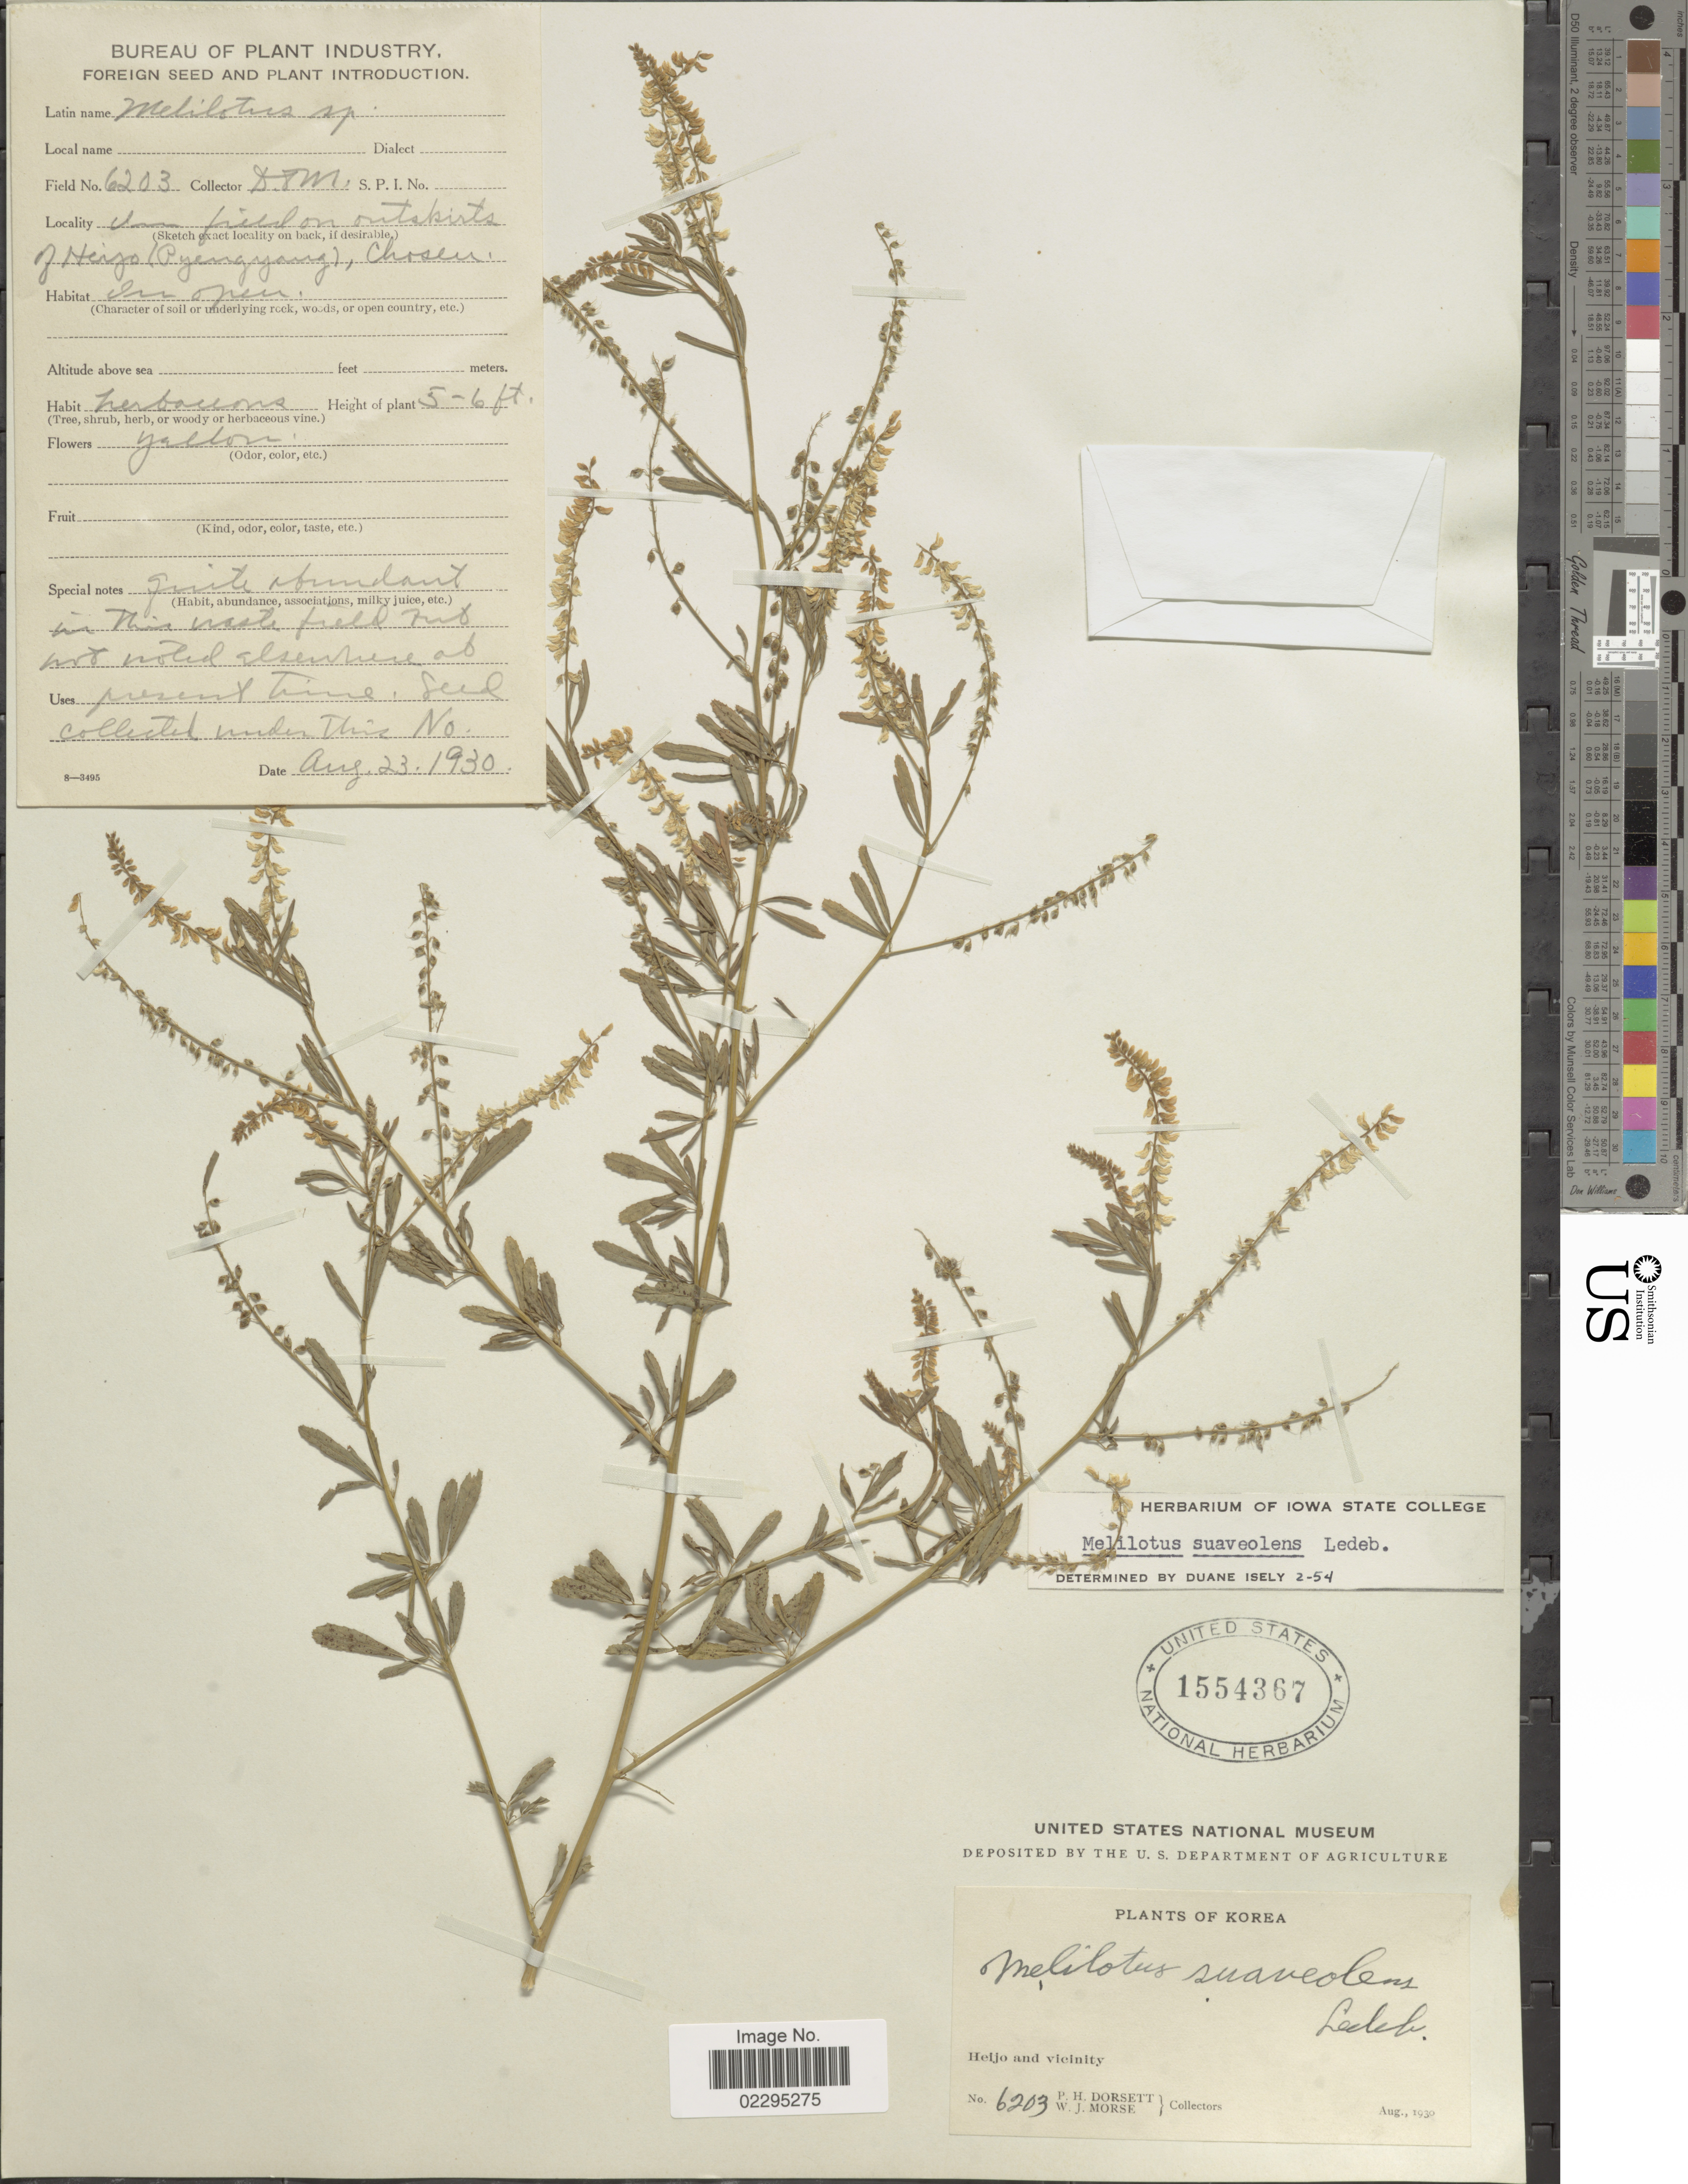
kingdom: Plantae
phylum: Tracheophyta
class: Magnoliopsida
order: Fabales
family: Fabaceae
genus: Melilotus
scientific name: Melilotus suaveolens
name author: Ledeb.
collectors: P. H. Dorsett & W. J. Morse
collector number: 6203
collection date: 1930-08-23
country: North Korea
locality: Korea, [illegible text] field on outside of Hejo /Pyengyang, Chosen.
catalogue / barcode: US 1554367